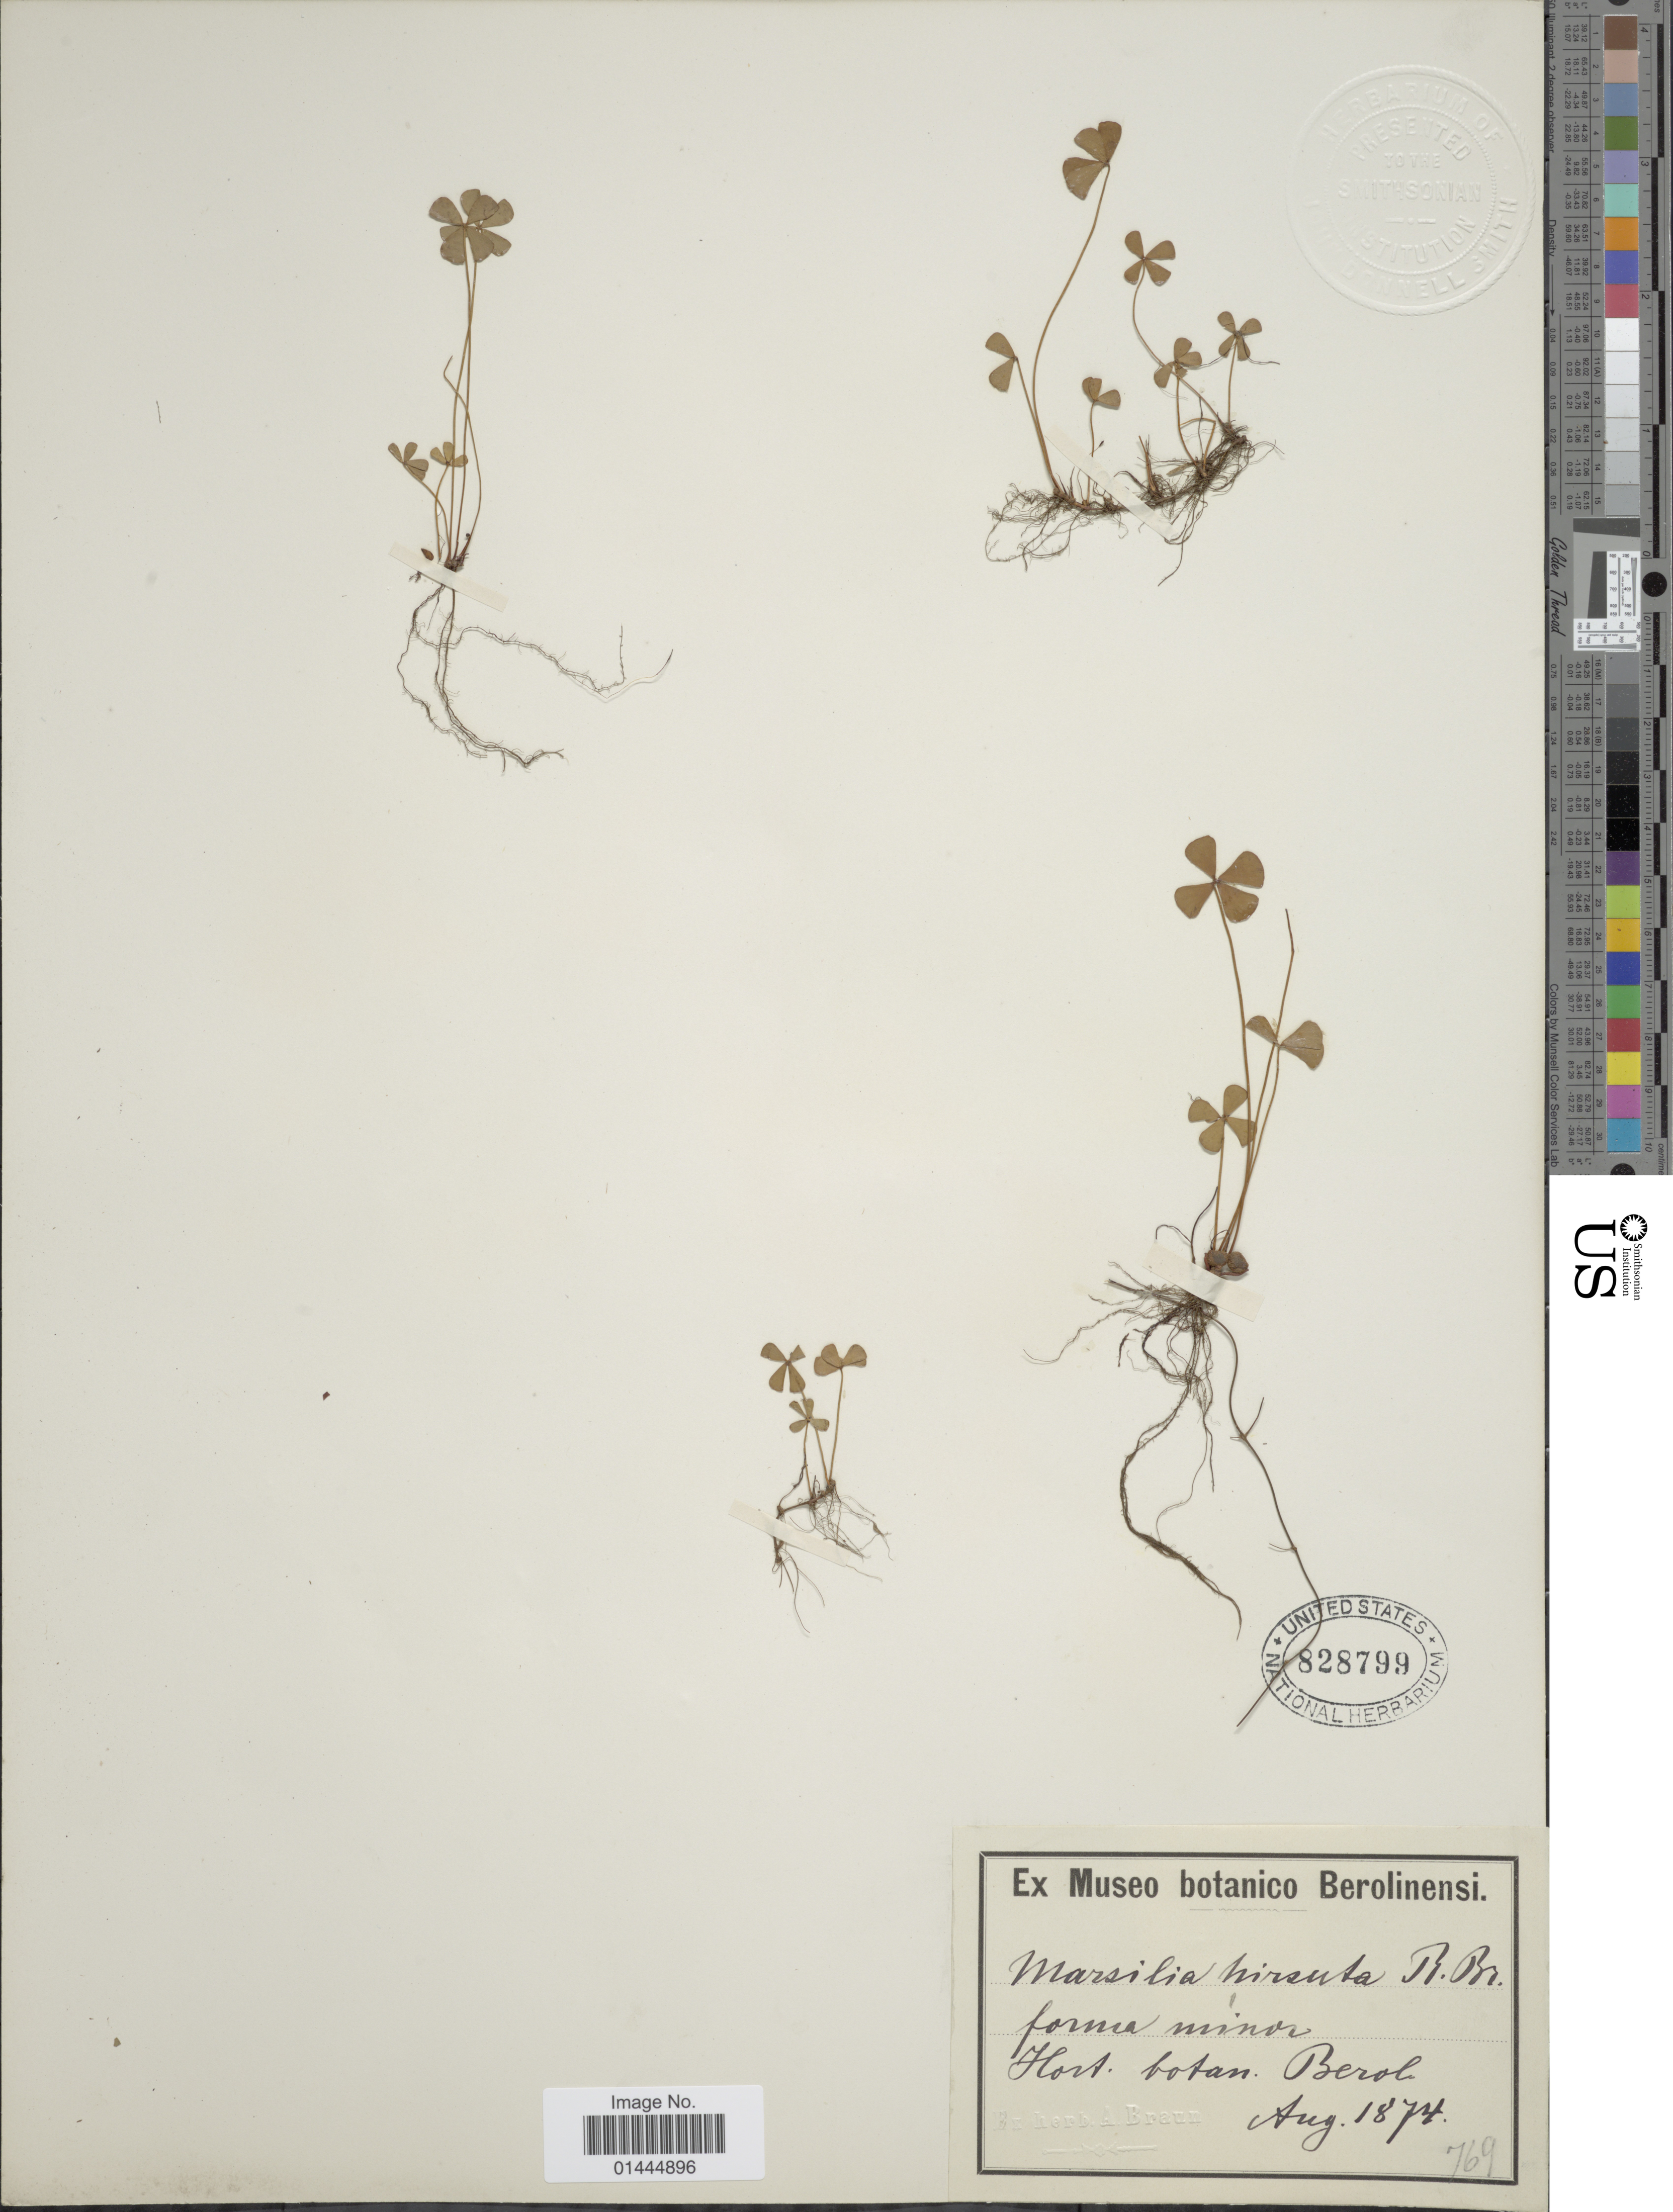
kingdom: Plantae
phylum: Tracheophyta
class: Polypodiopsida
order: Salviniales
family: Marsileaceae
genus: Marsilea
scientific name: Marsilea hirsuta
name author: R. Br.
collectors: ex herb. A. Braun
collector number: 769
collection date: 1874-08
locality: Hort. botan. Berol.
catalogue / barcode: US 828799